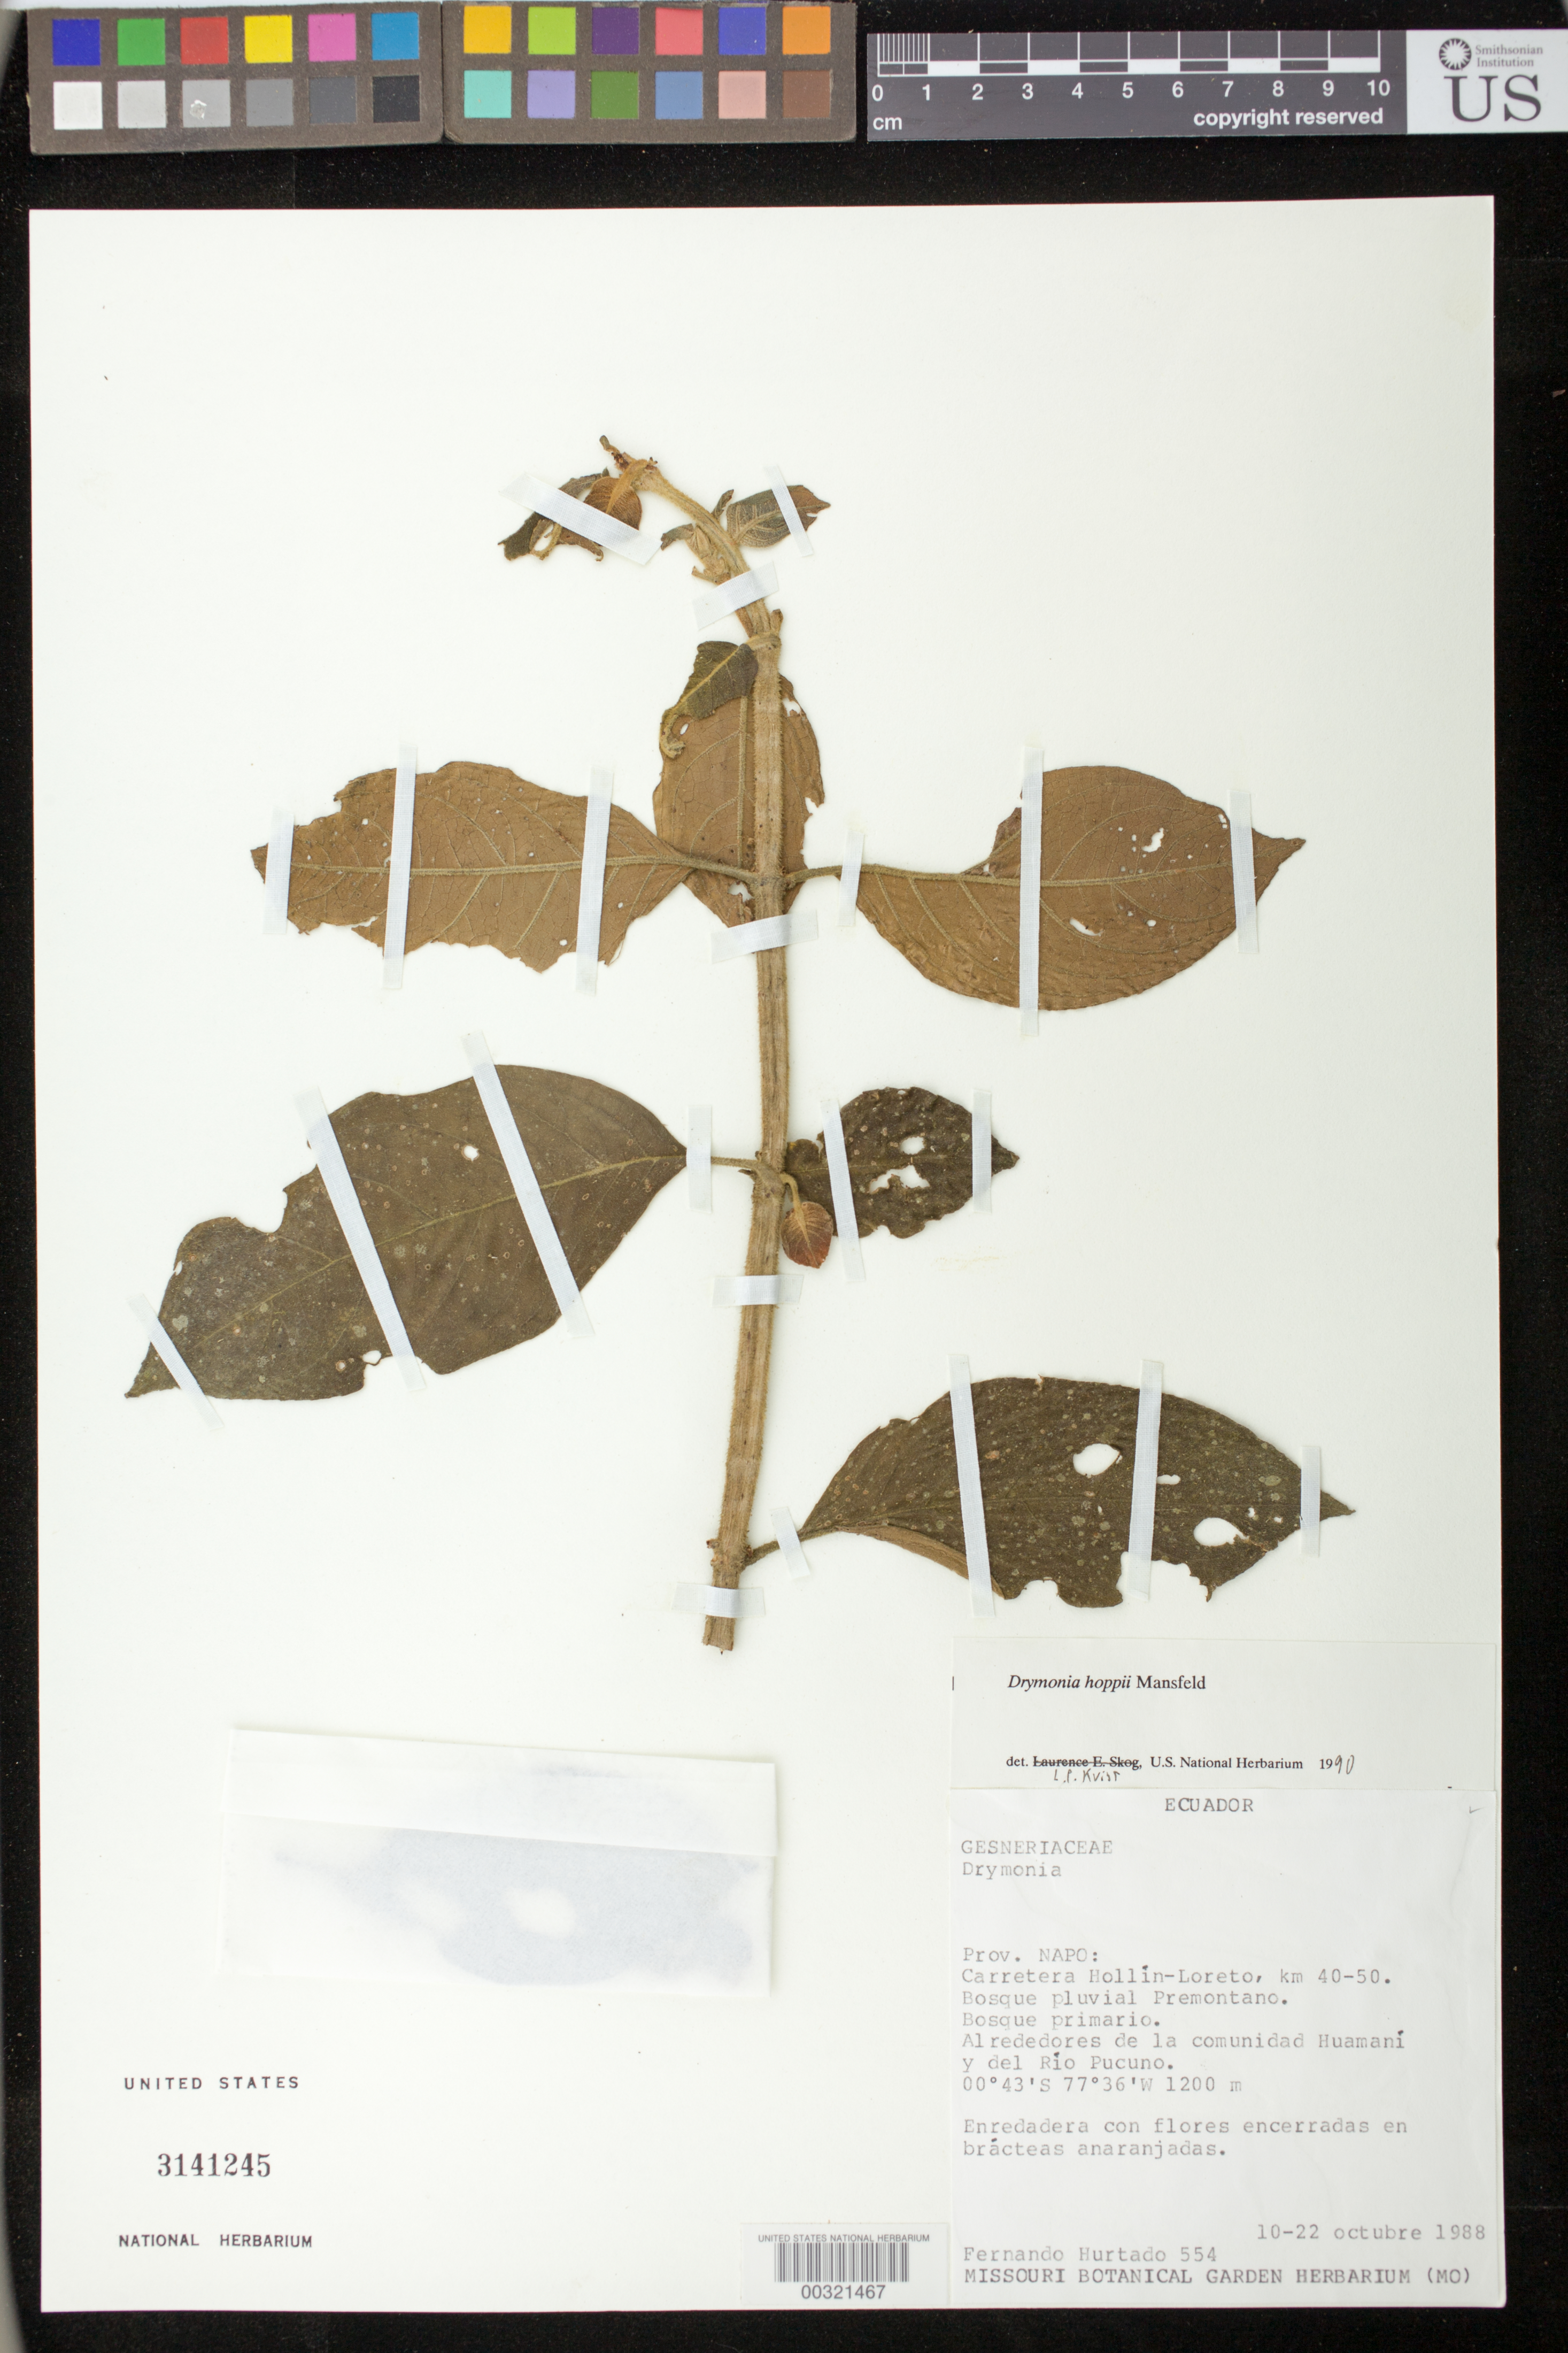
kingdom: Plantae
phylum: Tracheophyta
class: Magnoliopsida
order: Lamiales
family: Gesneriaceae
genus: Drymonia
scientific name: Drymonia hoppii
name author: (Mansf.) Wiehler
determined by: Clark, J. L., (SEL), The Marie Selby Botanical Garden (UNITED STATES)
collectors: F. Hurtado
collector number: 554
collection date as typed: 10-22 Oct 1988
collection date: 1988-10-10/1988-10-22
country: Ecuador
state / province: Napo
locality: Hollin - Loreto highway, km 40-50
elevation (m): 1200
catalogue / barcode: US 3141245